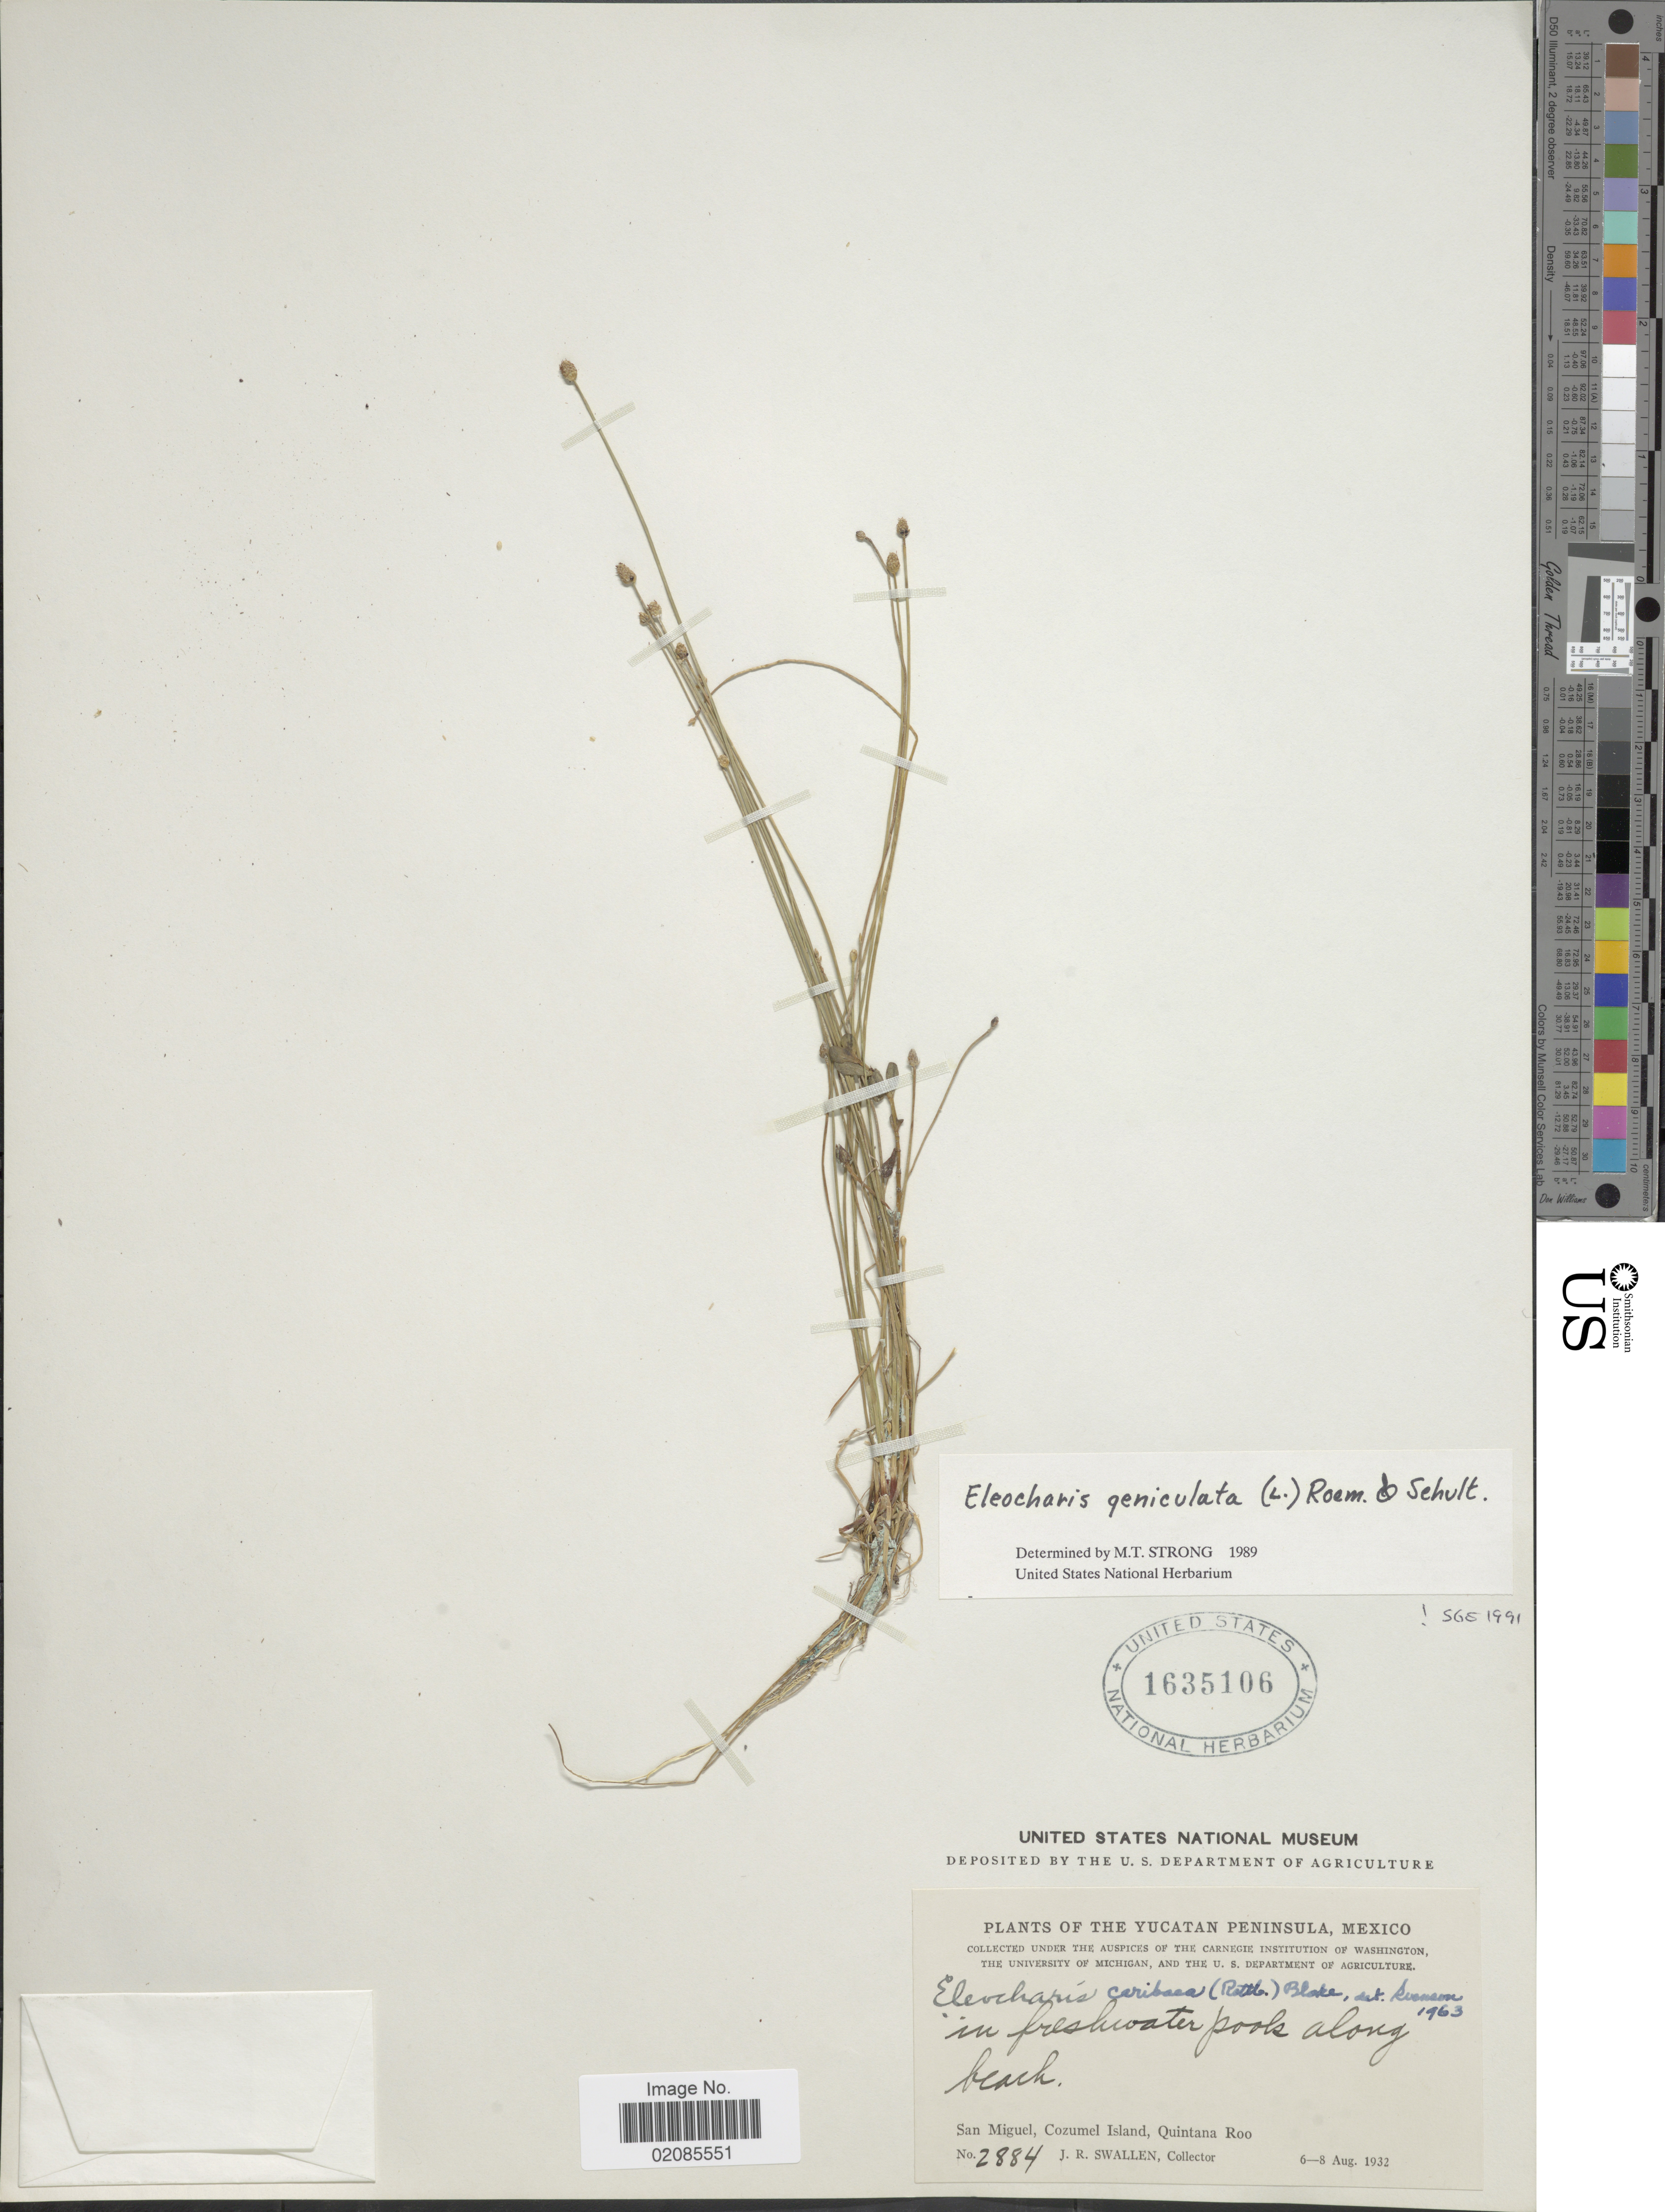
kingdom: Plantae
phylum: Tracheophyta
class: Liliopsida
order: Poales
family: Cyperaceae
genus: Eleocharis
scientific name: Eleocharis geniculata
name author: (L.) Roem. & Schult.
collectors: J. R. Swallen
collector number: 2884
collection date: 1932-08-06/1932-08-08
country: Mexico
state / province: Quintana Roo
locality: Yucatan Peninsula, in freshwater pools along beach, San Miguel, Cozumel Island.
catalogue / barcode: US 1635106